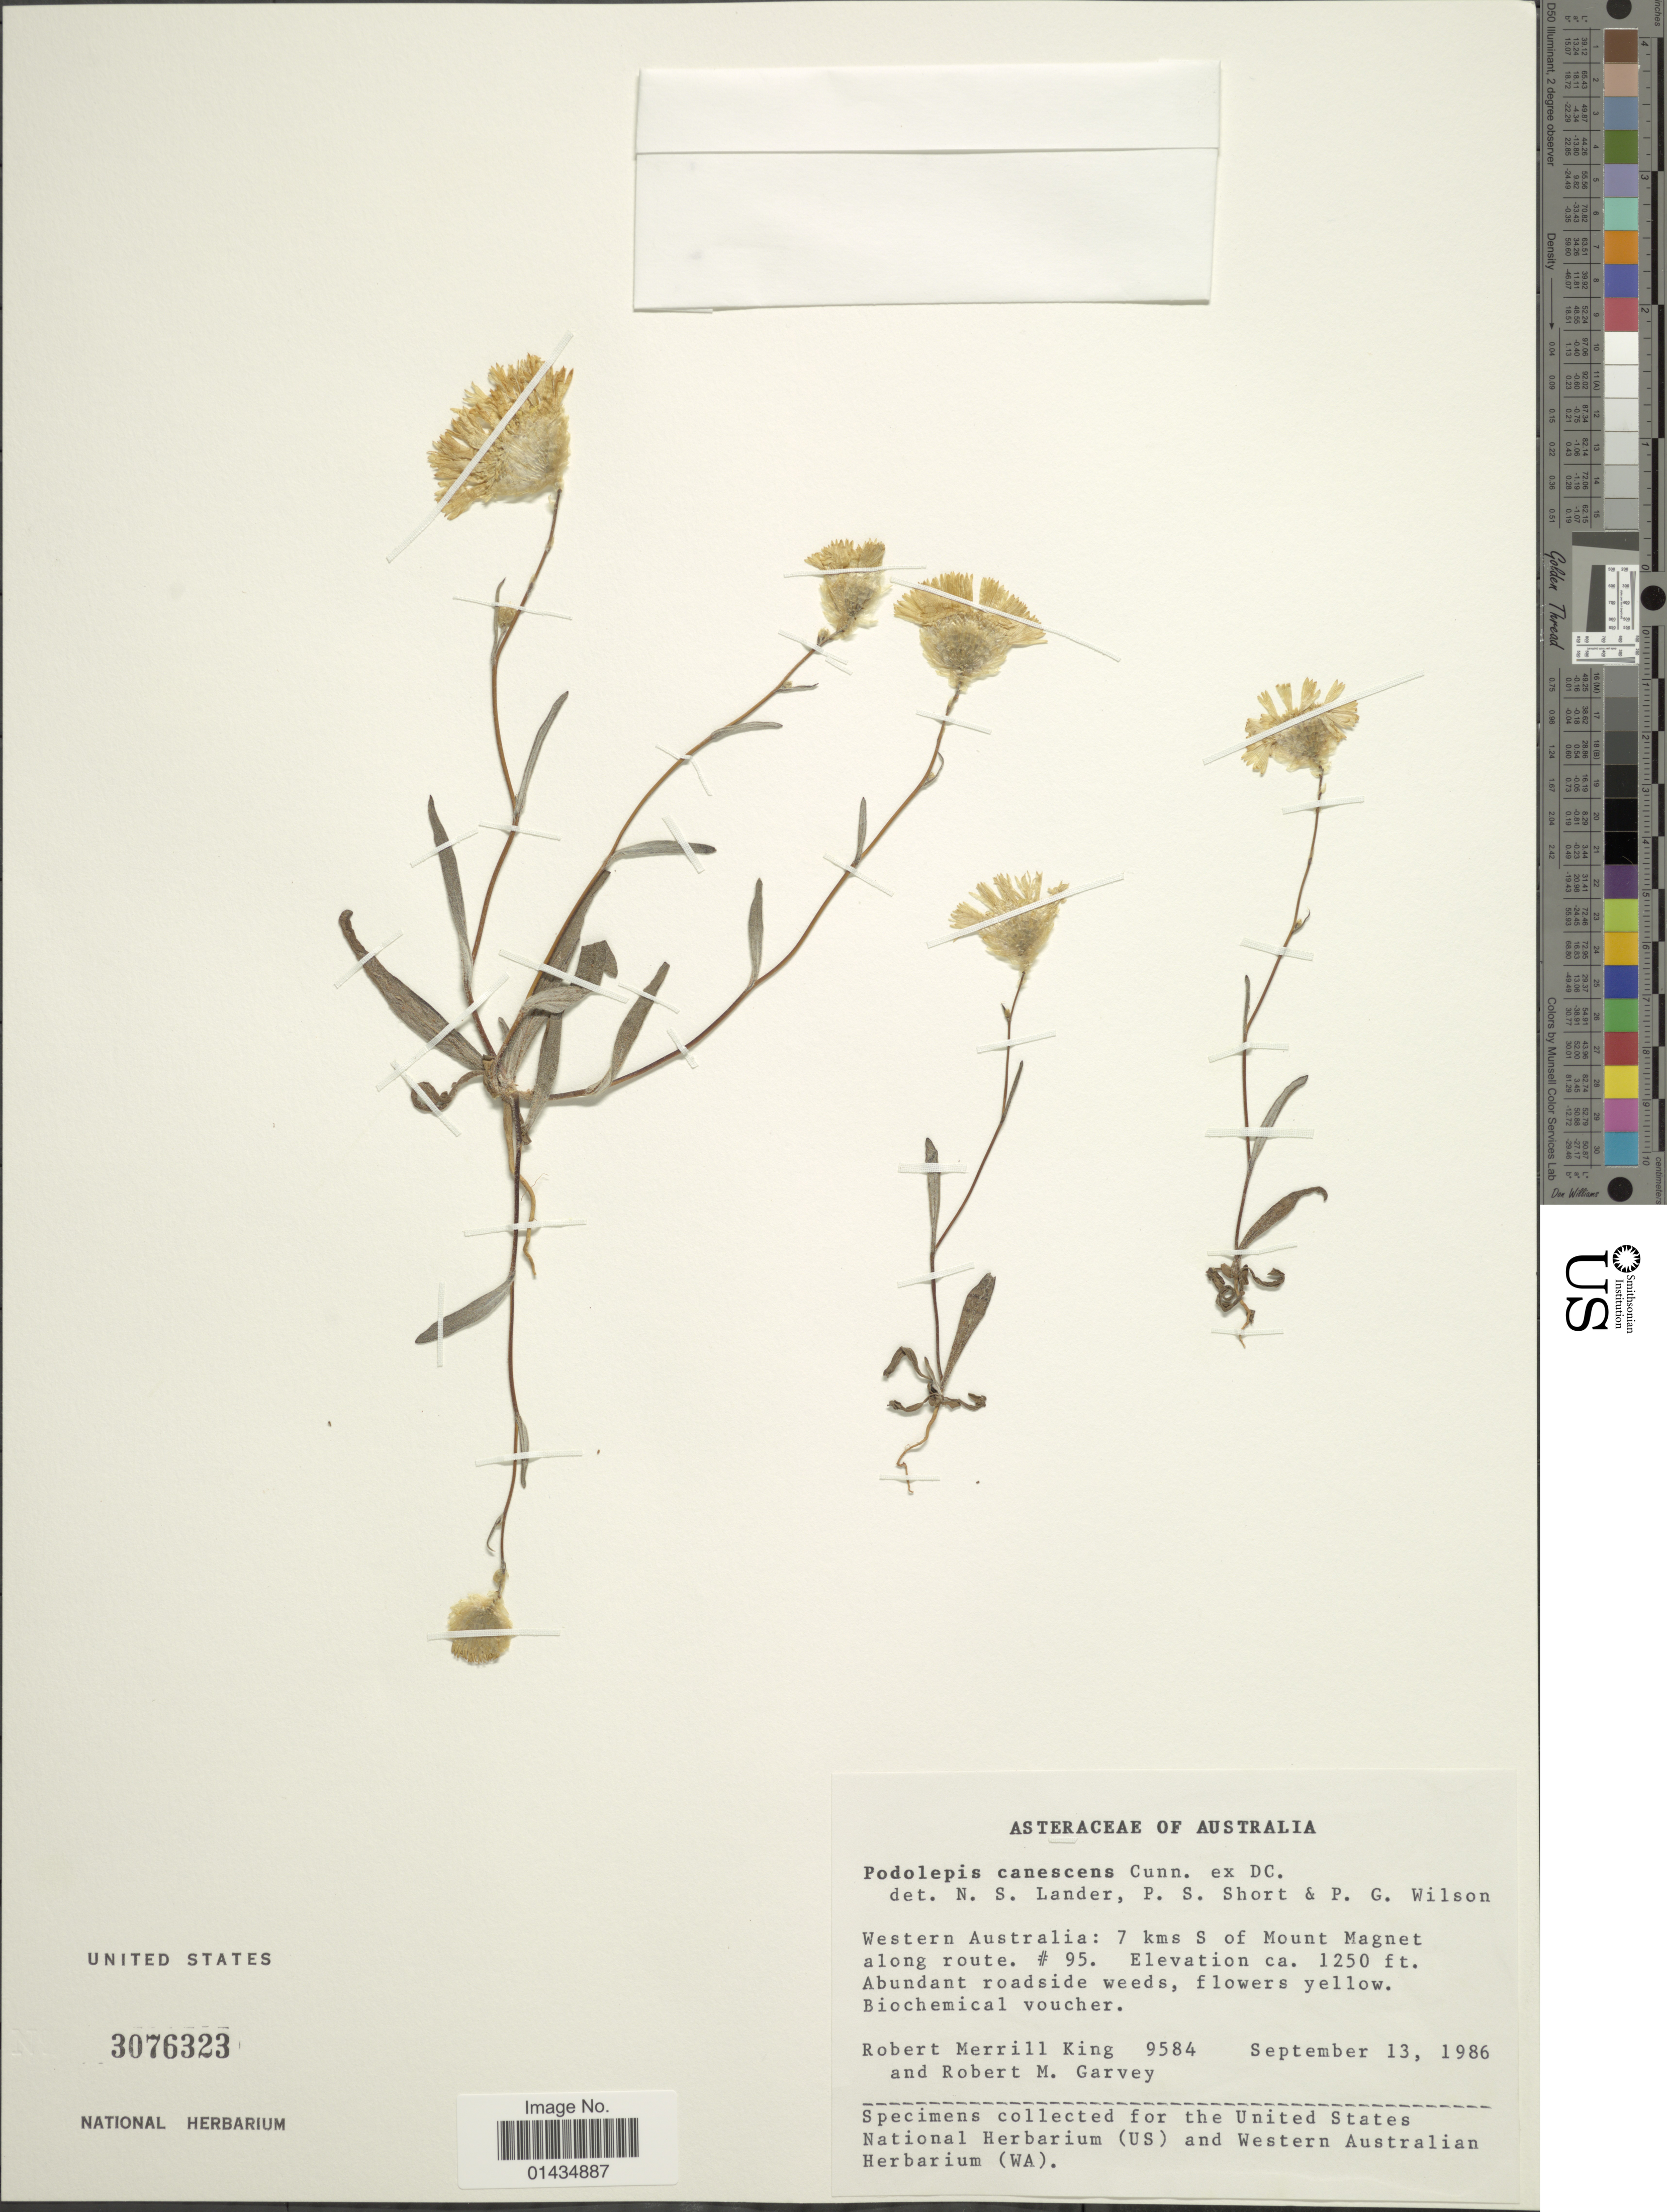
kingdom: Plantae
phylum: Tracheophyta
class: Magnoliopsida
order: Asterales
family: Asteraceae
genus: Podolepis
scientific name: Podolepis canescens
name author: A. Cunn. ex DC.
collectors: R. M. King & R. Garvey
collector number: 9584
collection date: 1986-09-13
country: Australia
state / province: Western Australia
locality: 7 kms S of Mount Magnet, along route #95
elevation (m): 381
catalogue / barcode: US 3076323